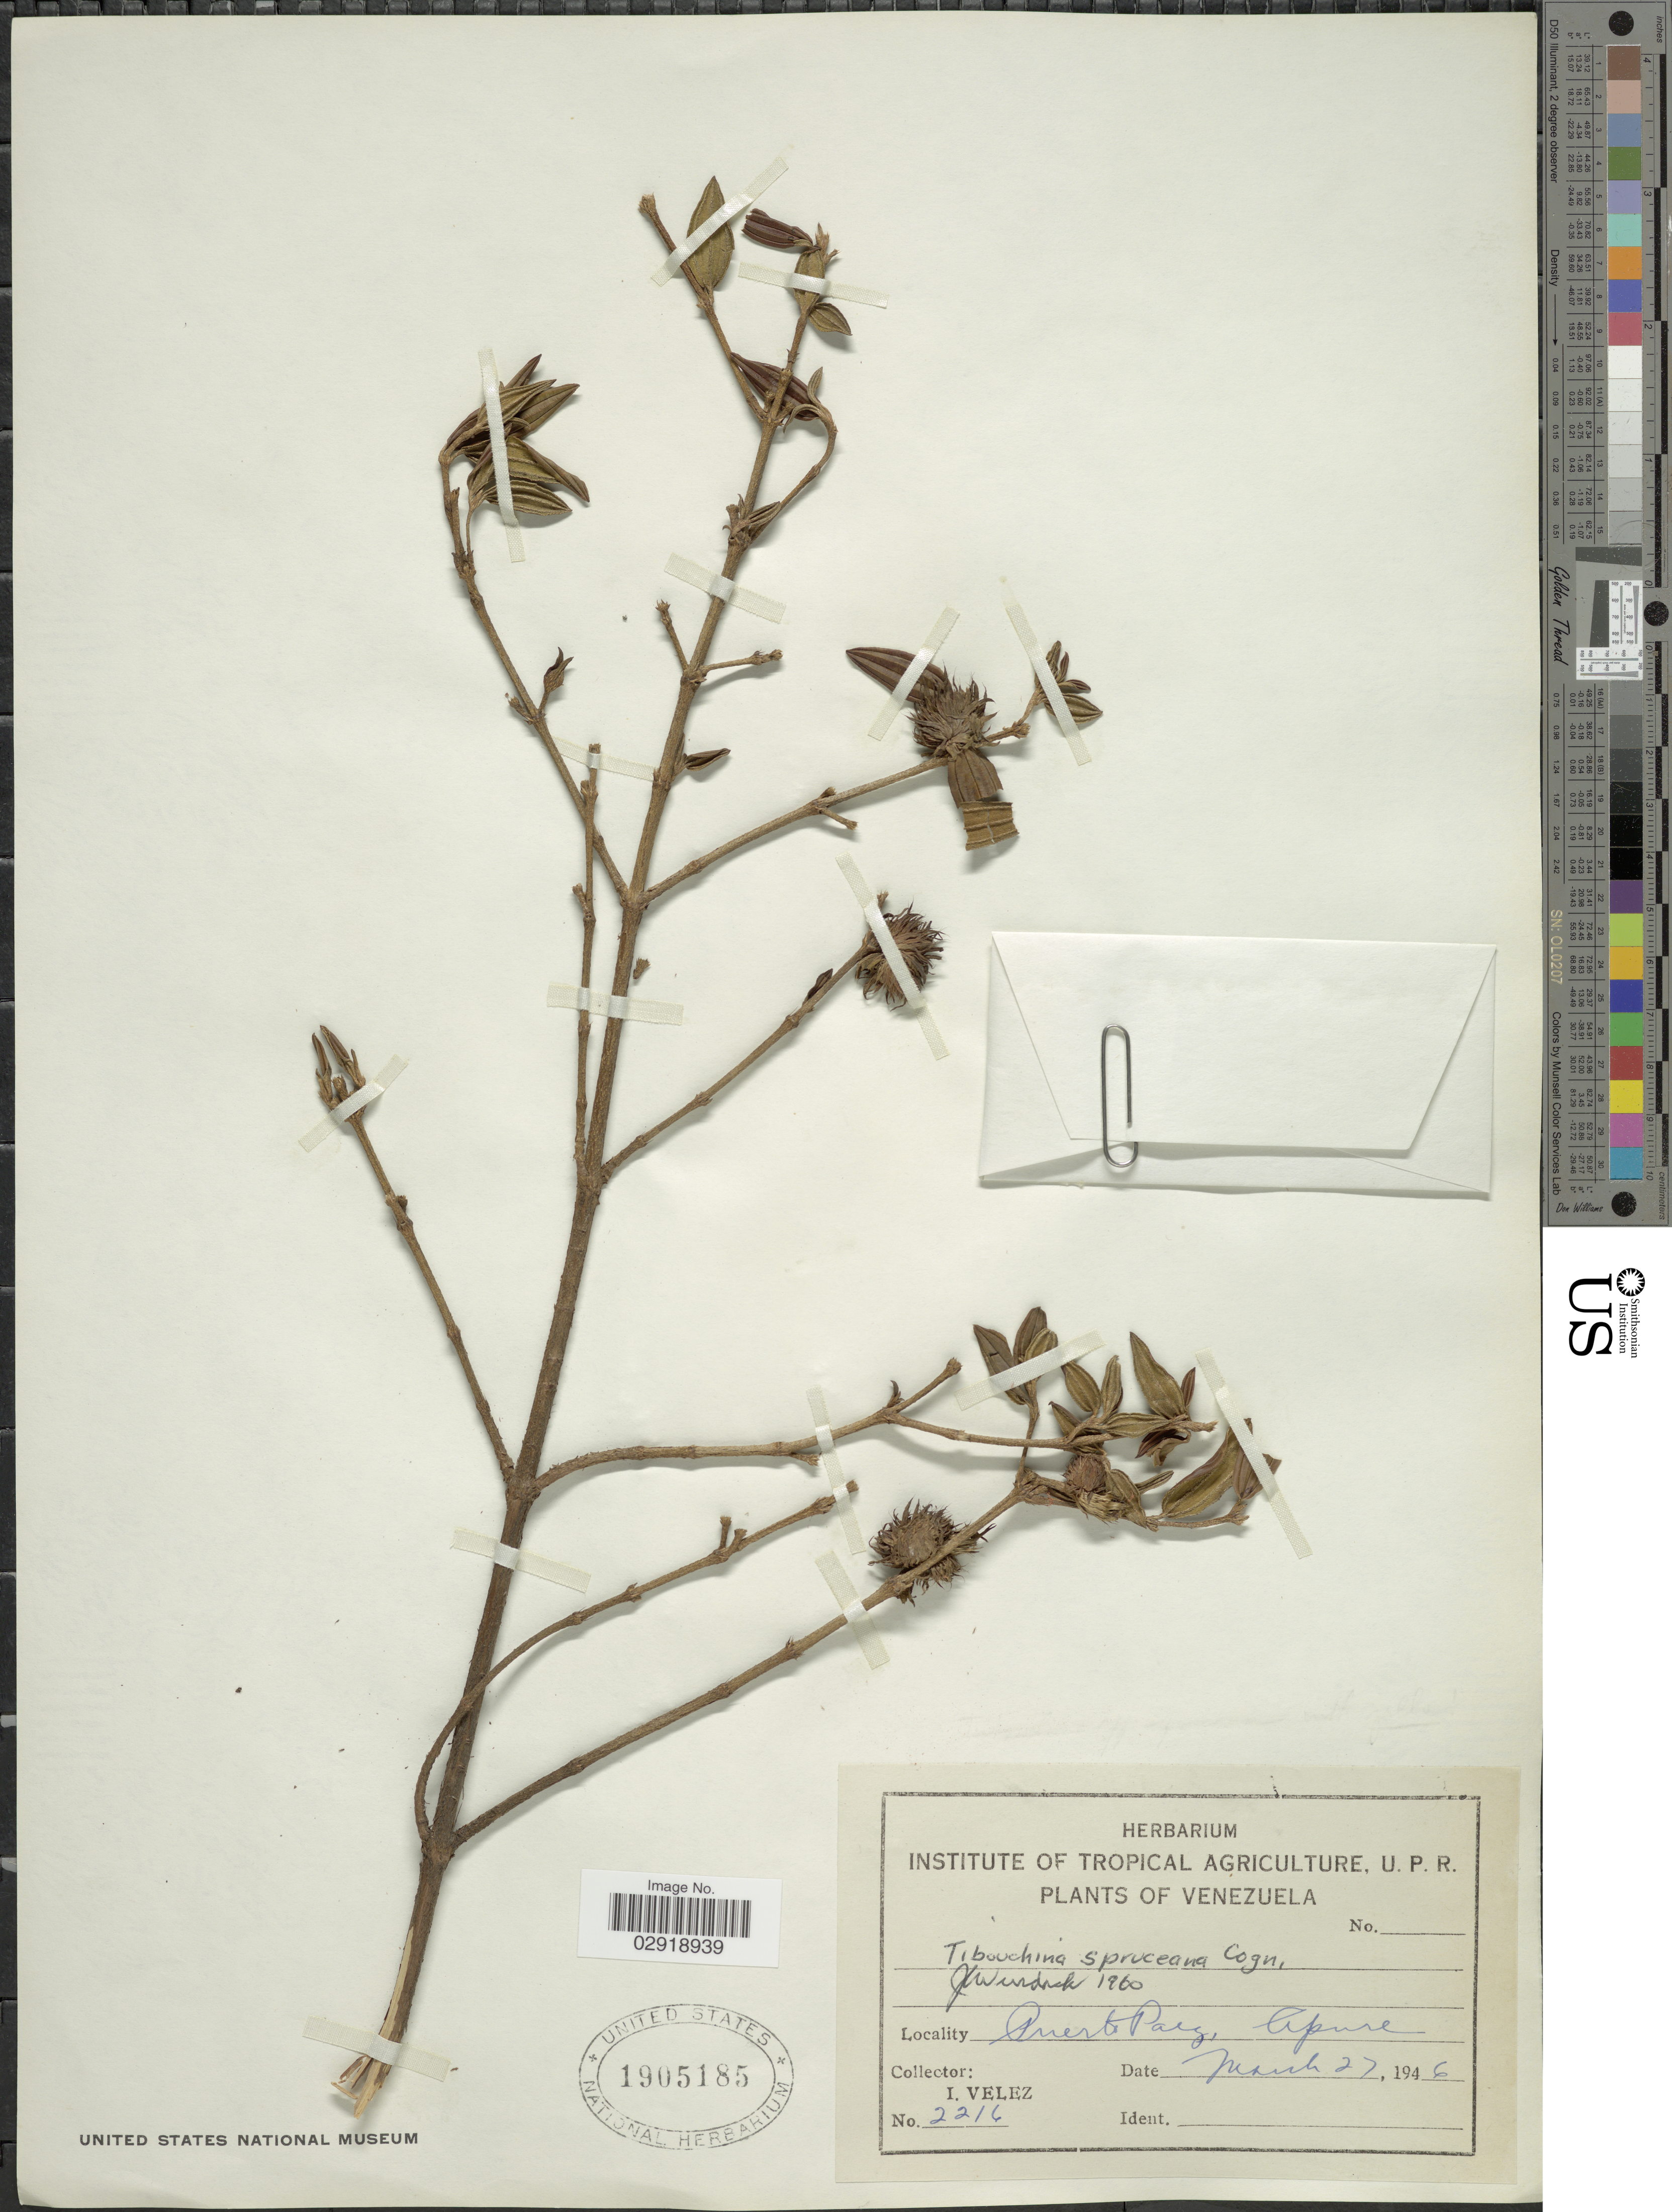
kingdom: Plantae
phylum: Tracheophyta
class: Magnoliopsida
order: Myrtales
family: Melastomataceae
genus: Tibouchina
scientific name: Tibouchina spruceana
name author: Cogn.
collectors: I. Velez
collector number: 2216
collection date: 1946-03-27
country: Venezuela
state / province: Apure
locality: Puerto Paez, Apure.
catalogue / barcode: US 1905185